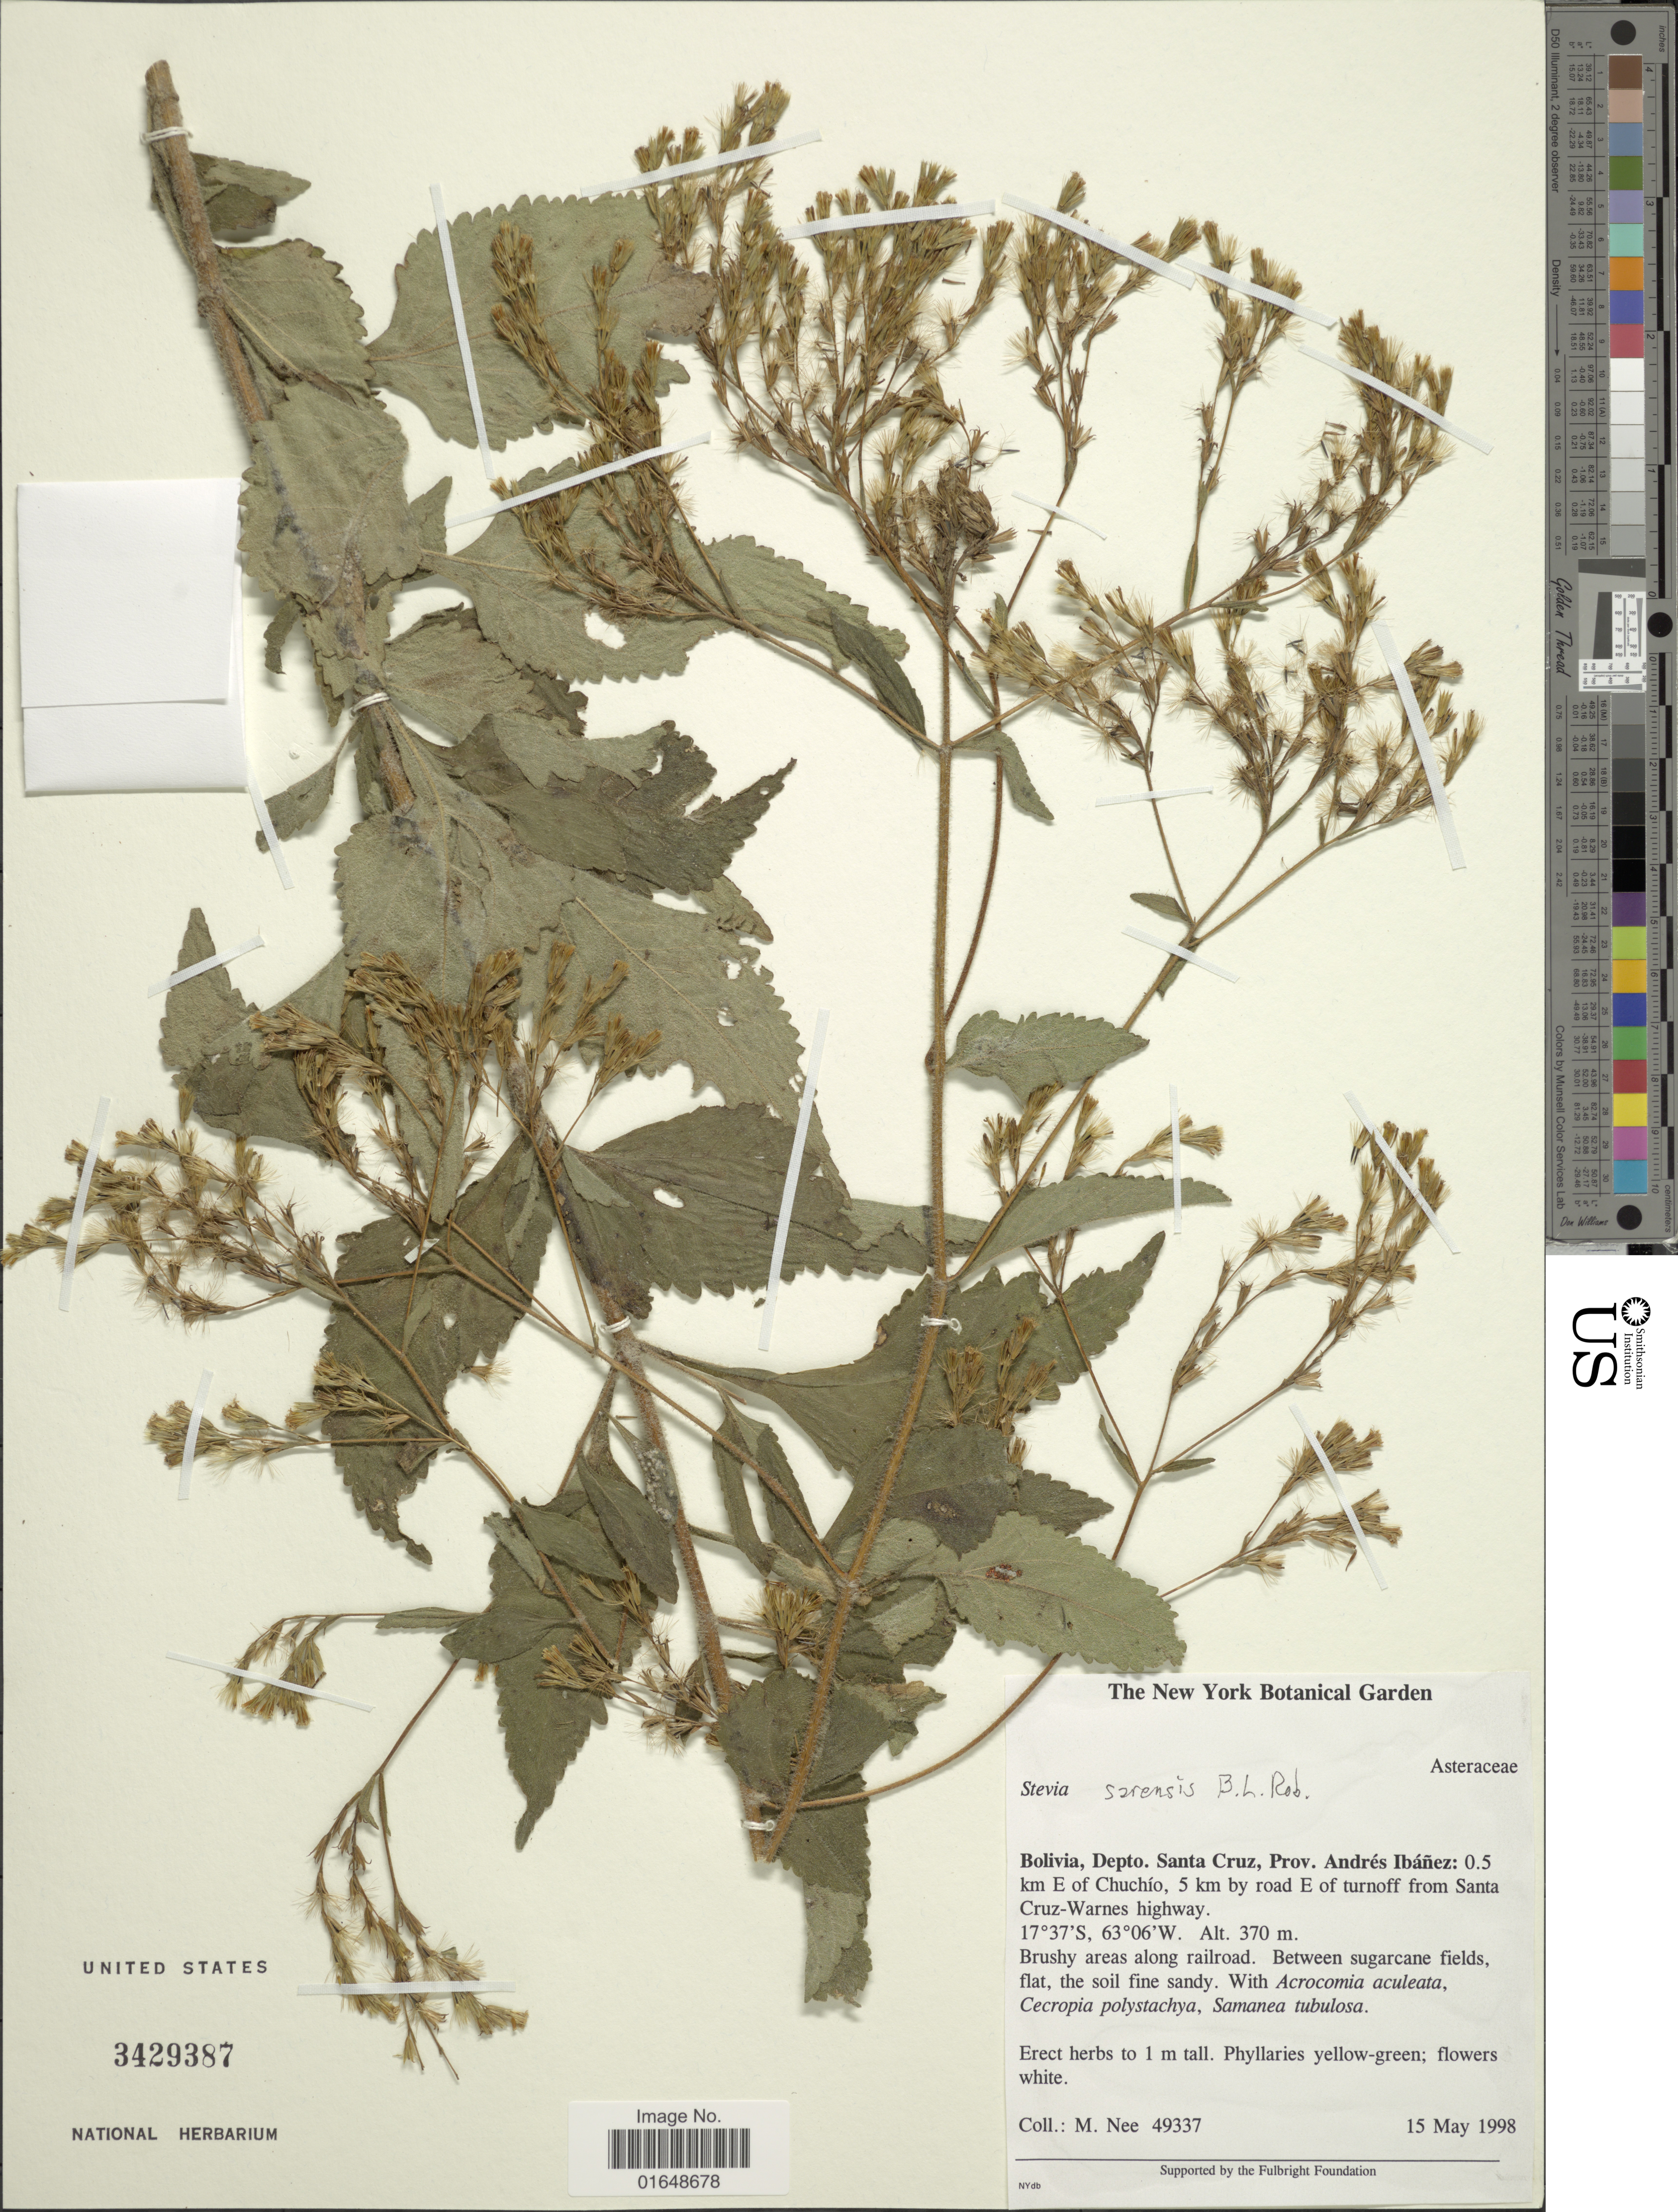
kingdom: Plantae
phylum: Tracheophyta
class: Magnoliopsida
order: Asterales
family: Asteraceae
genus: Stevia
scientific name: Stevia sarensis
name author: B.L. Rob.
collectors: M. Nee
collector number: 49337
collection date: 1998-05-15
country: Bolivia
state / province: Santa Cruz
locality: Bolivia, Depto. Santa Cruz, Prov. Andrés Ibáñez: 0.5 km E of Chuchío, 5 km by road E of turnoff from Santa Cruz-Warnes highway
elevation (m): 370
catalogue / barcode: US 3429387